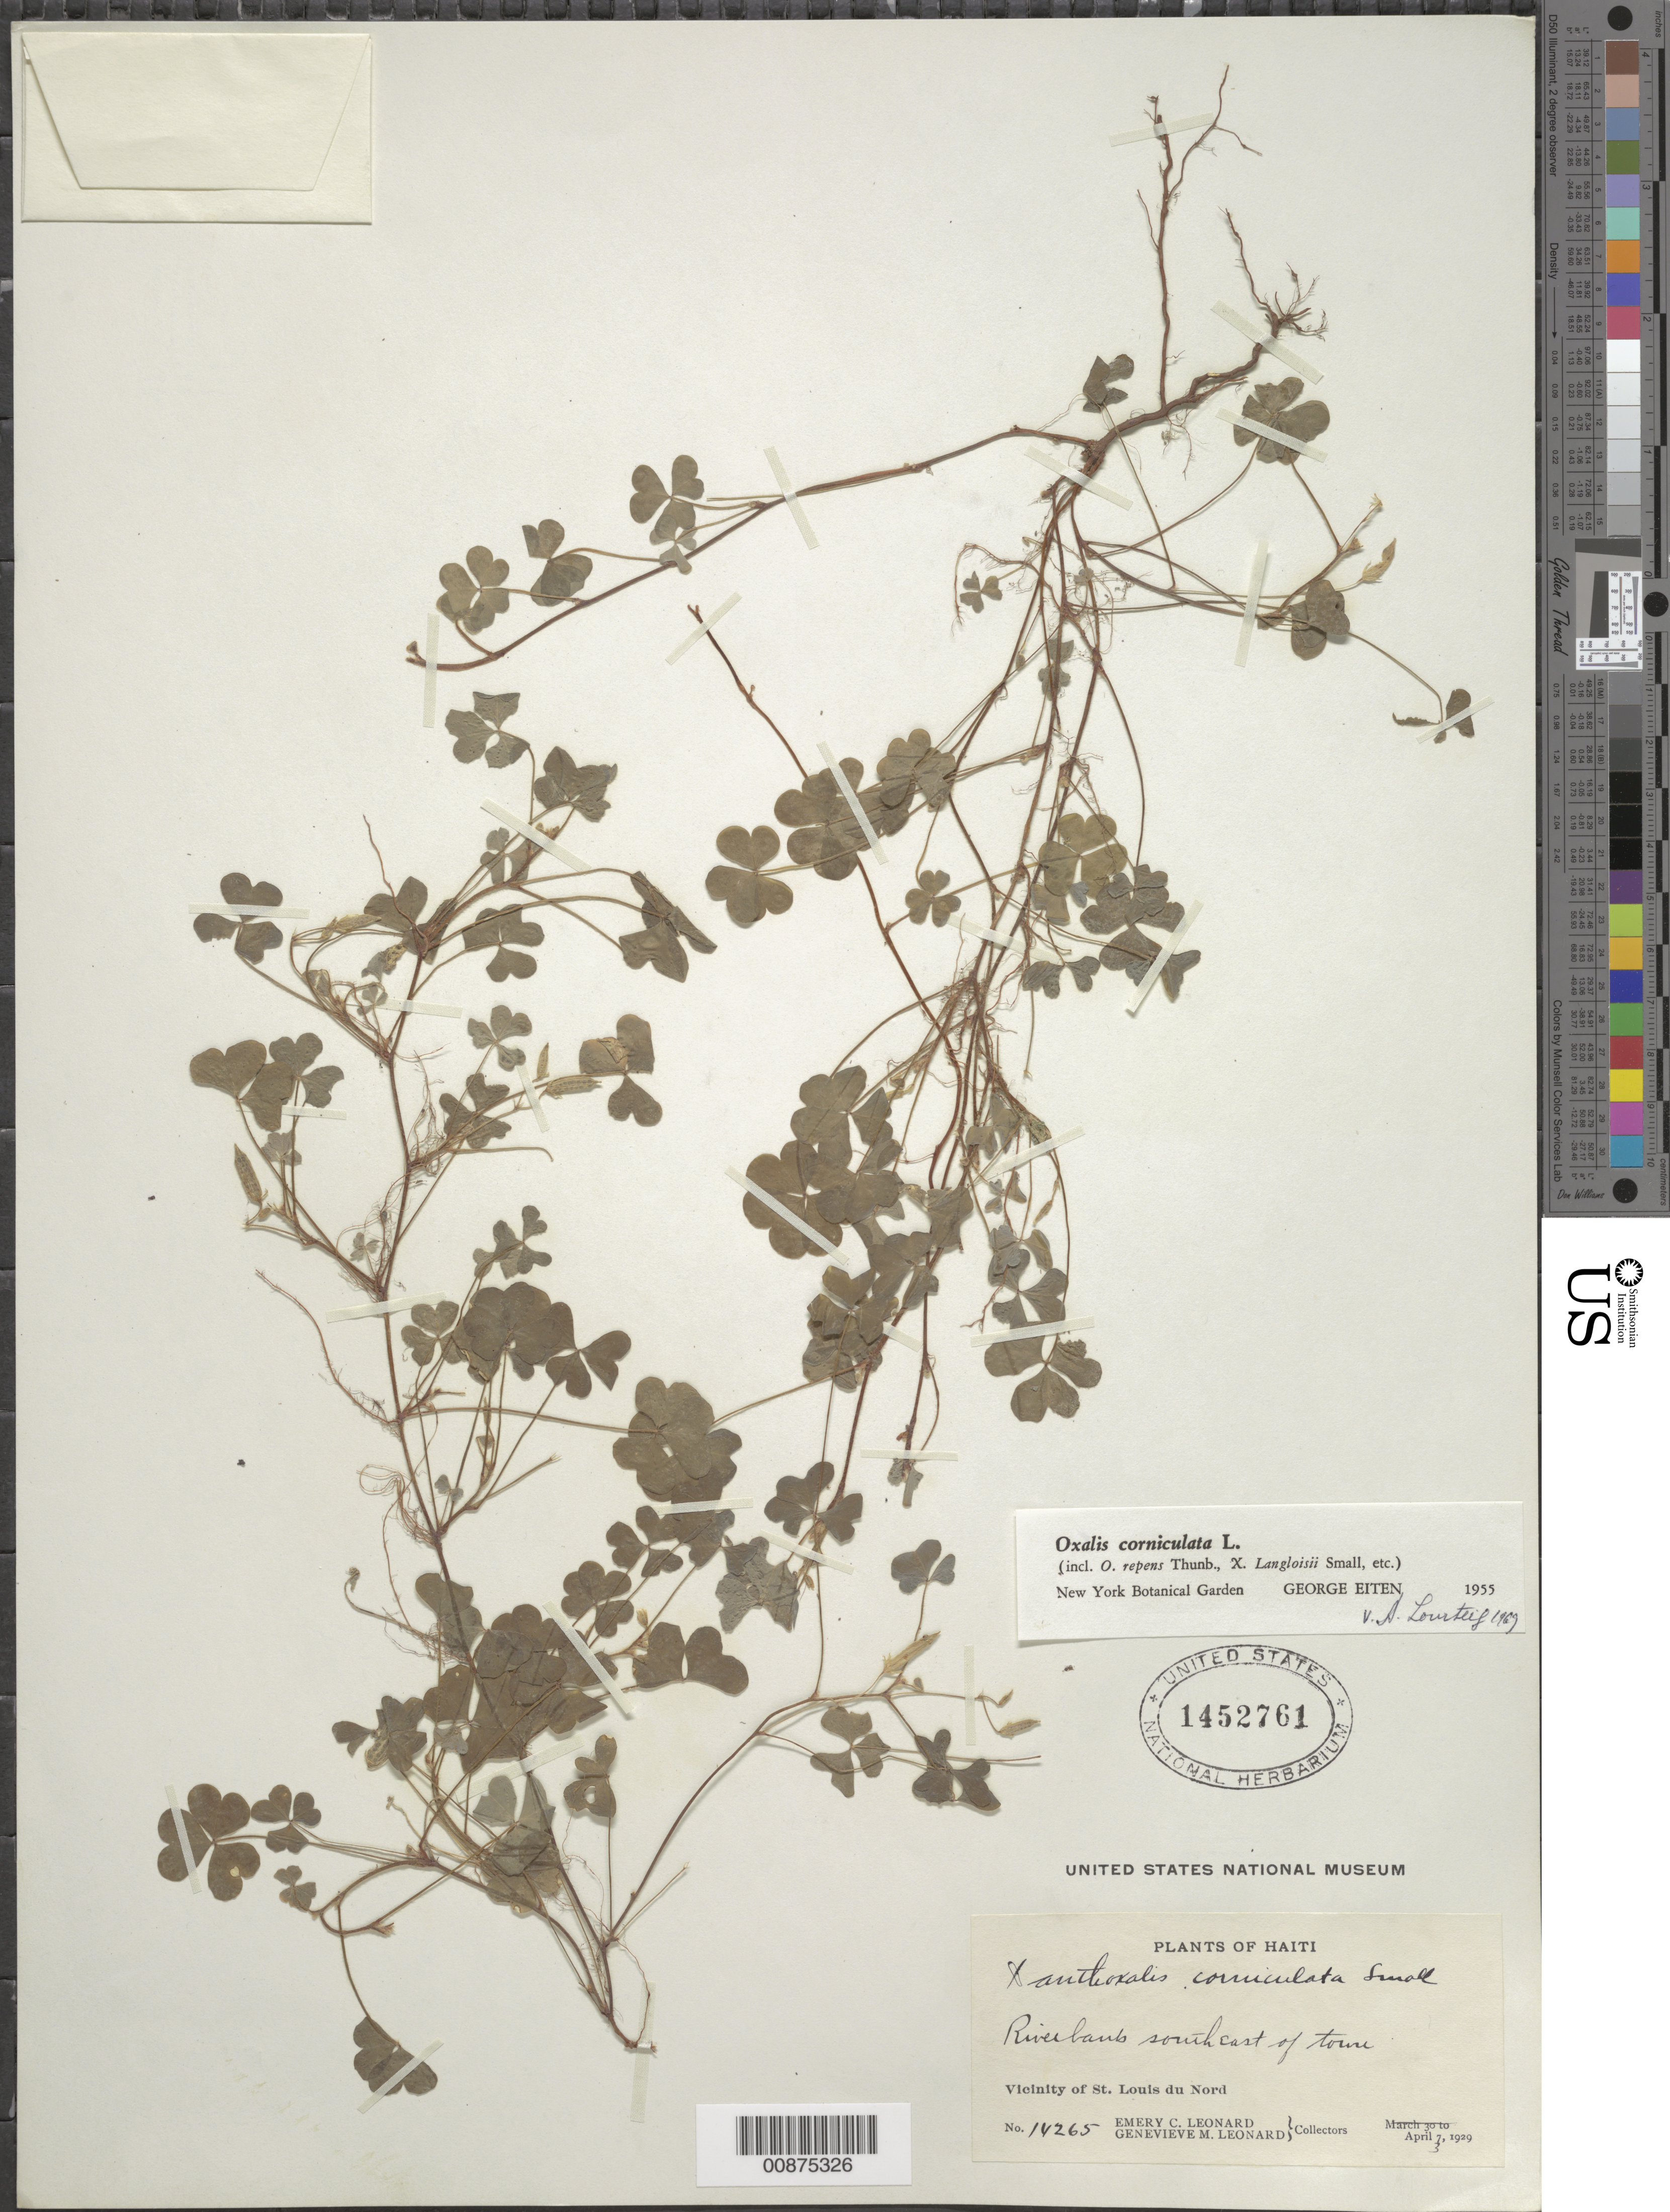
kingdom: Plantae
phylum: Tracheophyta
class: Magnoliopsida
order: Oxalidales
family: Oxalidaceae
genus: Oxalis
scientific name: Oxalis corniculata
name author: L.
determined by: Lourteig, A.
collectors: E. C. Leonard & G. M. Leonard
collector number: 14265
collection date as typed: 03 Apr 1929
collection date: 1929-04-03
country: Haiti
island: Hispaniola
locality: Vicinity of St. Louis du Nord. Riverbanks southeast of town.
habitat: Riverbanks.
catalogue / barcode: US 1452761